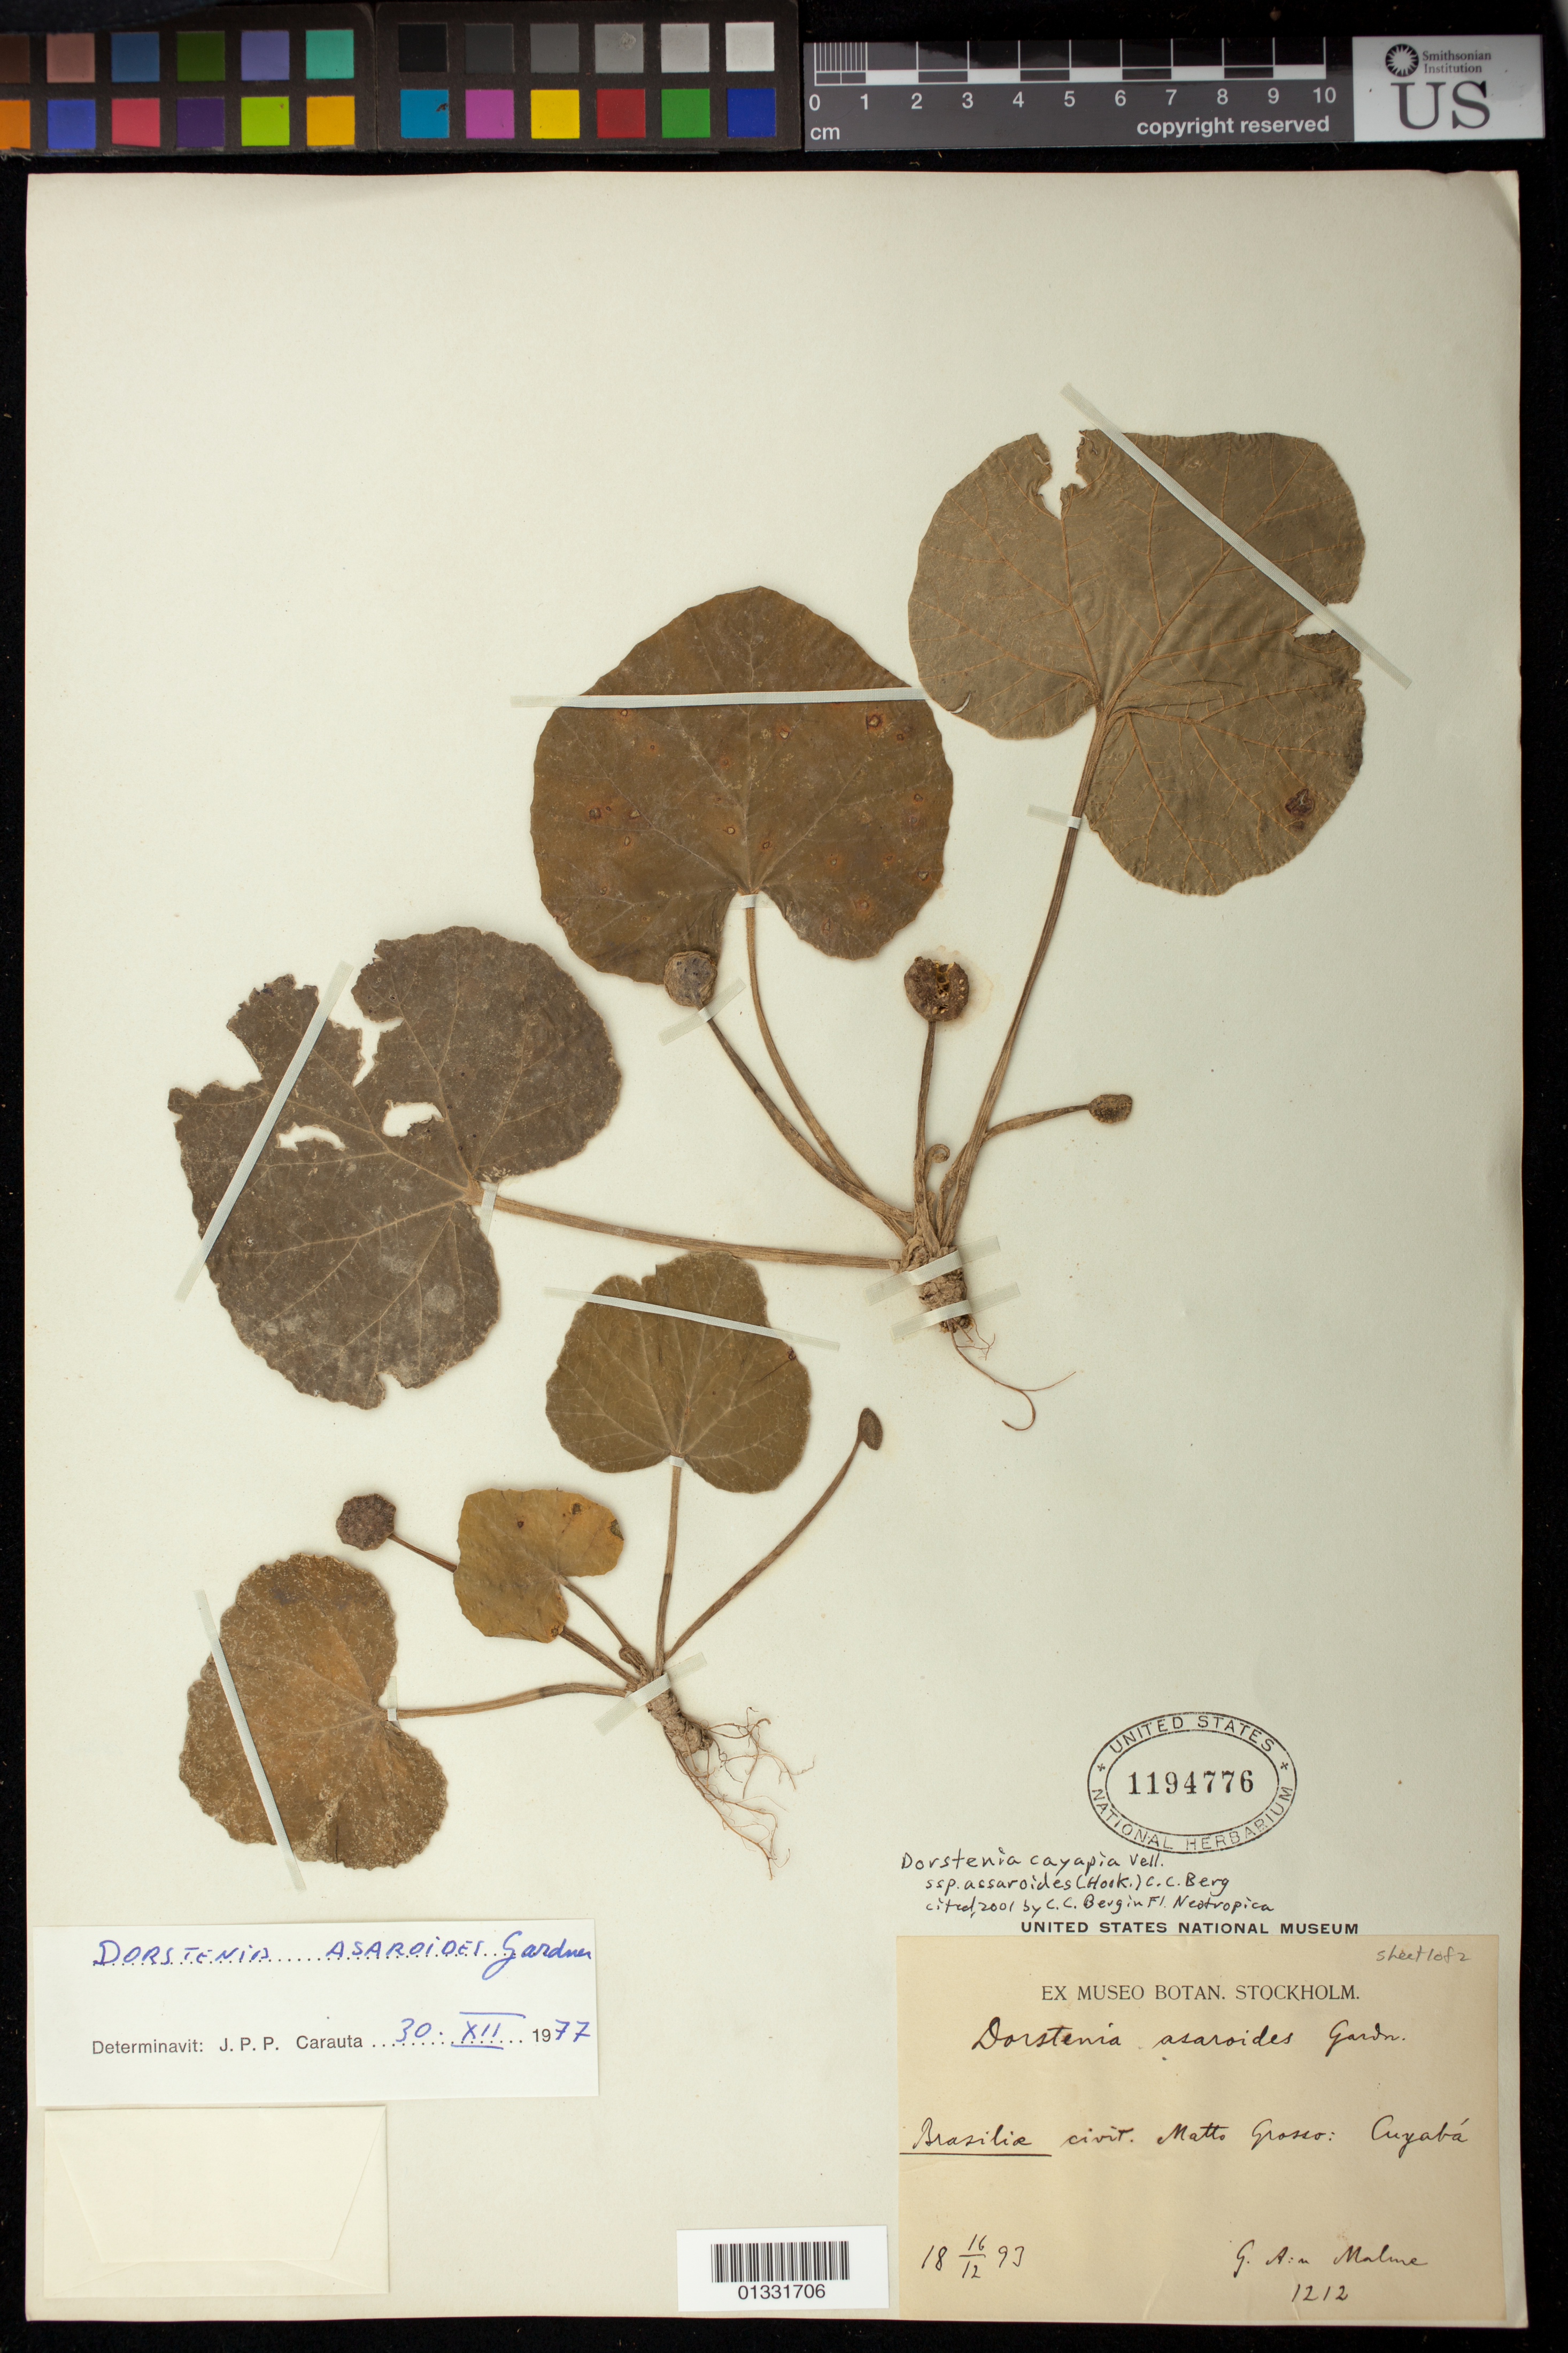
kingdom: Plantae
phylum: Tracheophyta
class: Magnoliopsida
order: Rosales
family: Moraceae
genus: Dorstenia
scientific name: Dorstenia cayapia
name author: Vell.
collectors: G. O. A. Malme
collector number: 1212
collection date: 1893-12-16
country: Brazil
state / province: Mato Grosso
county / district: Cuiabá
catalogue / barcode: US 1194776